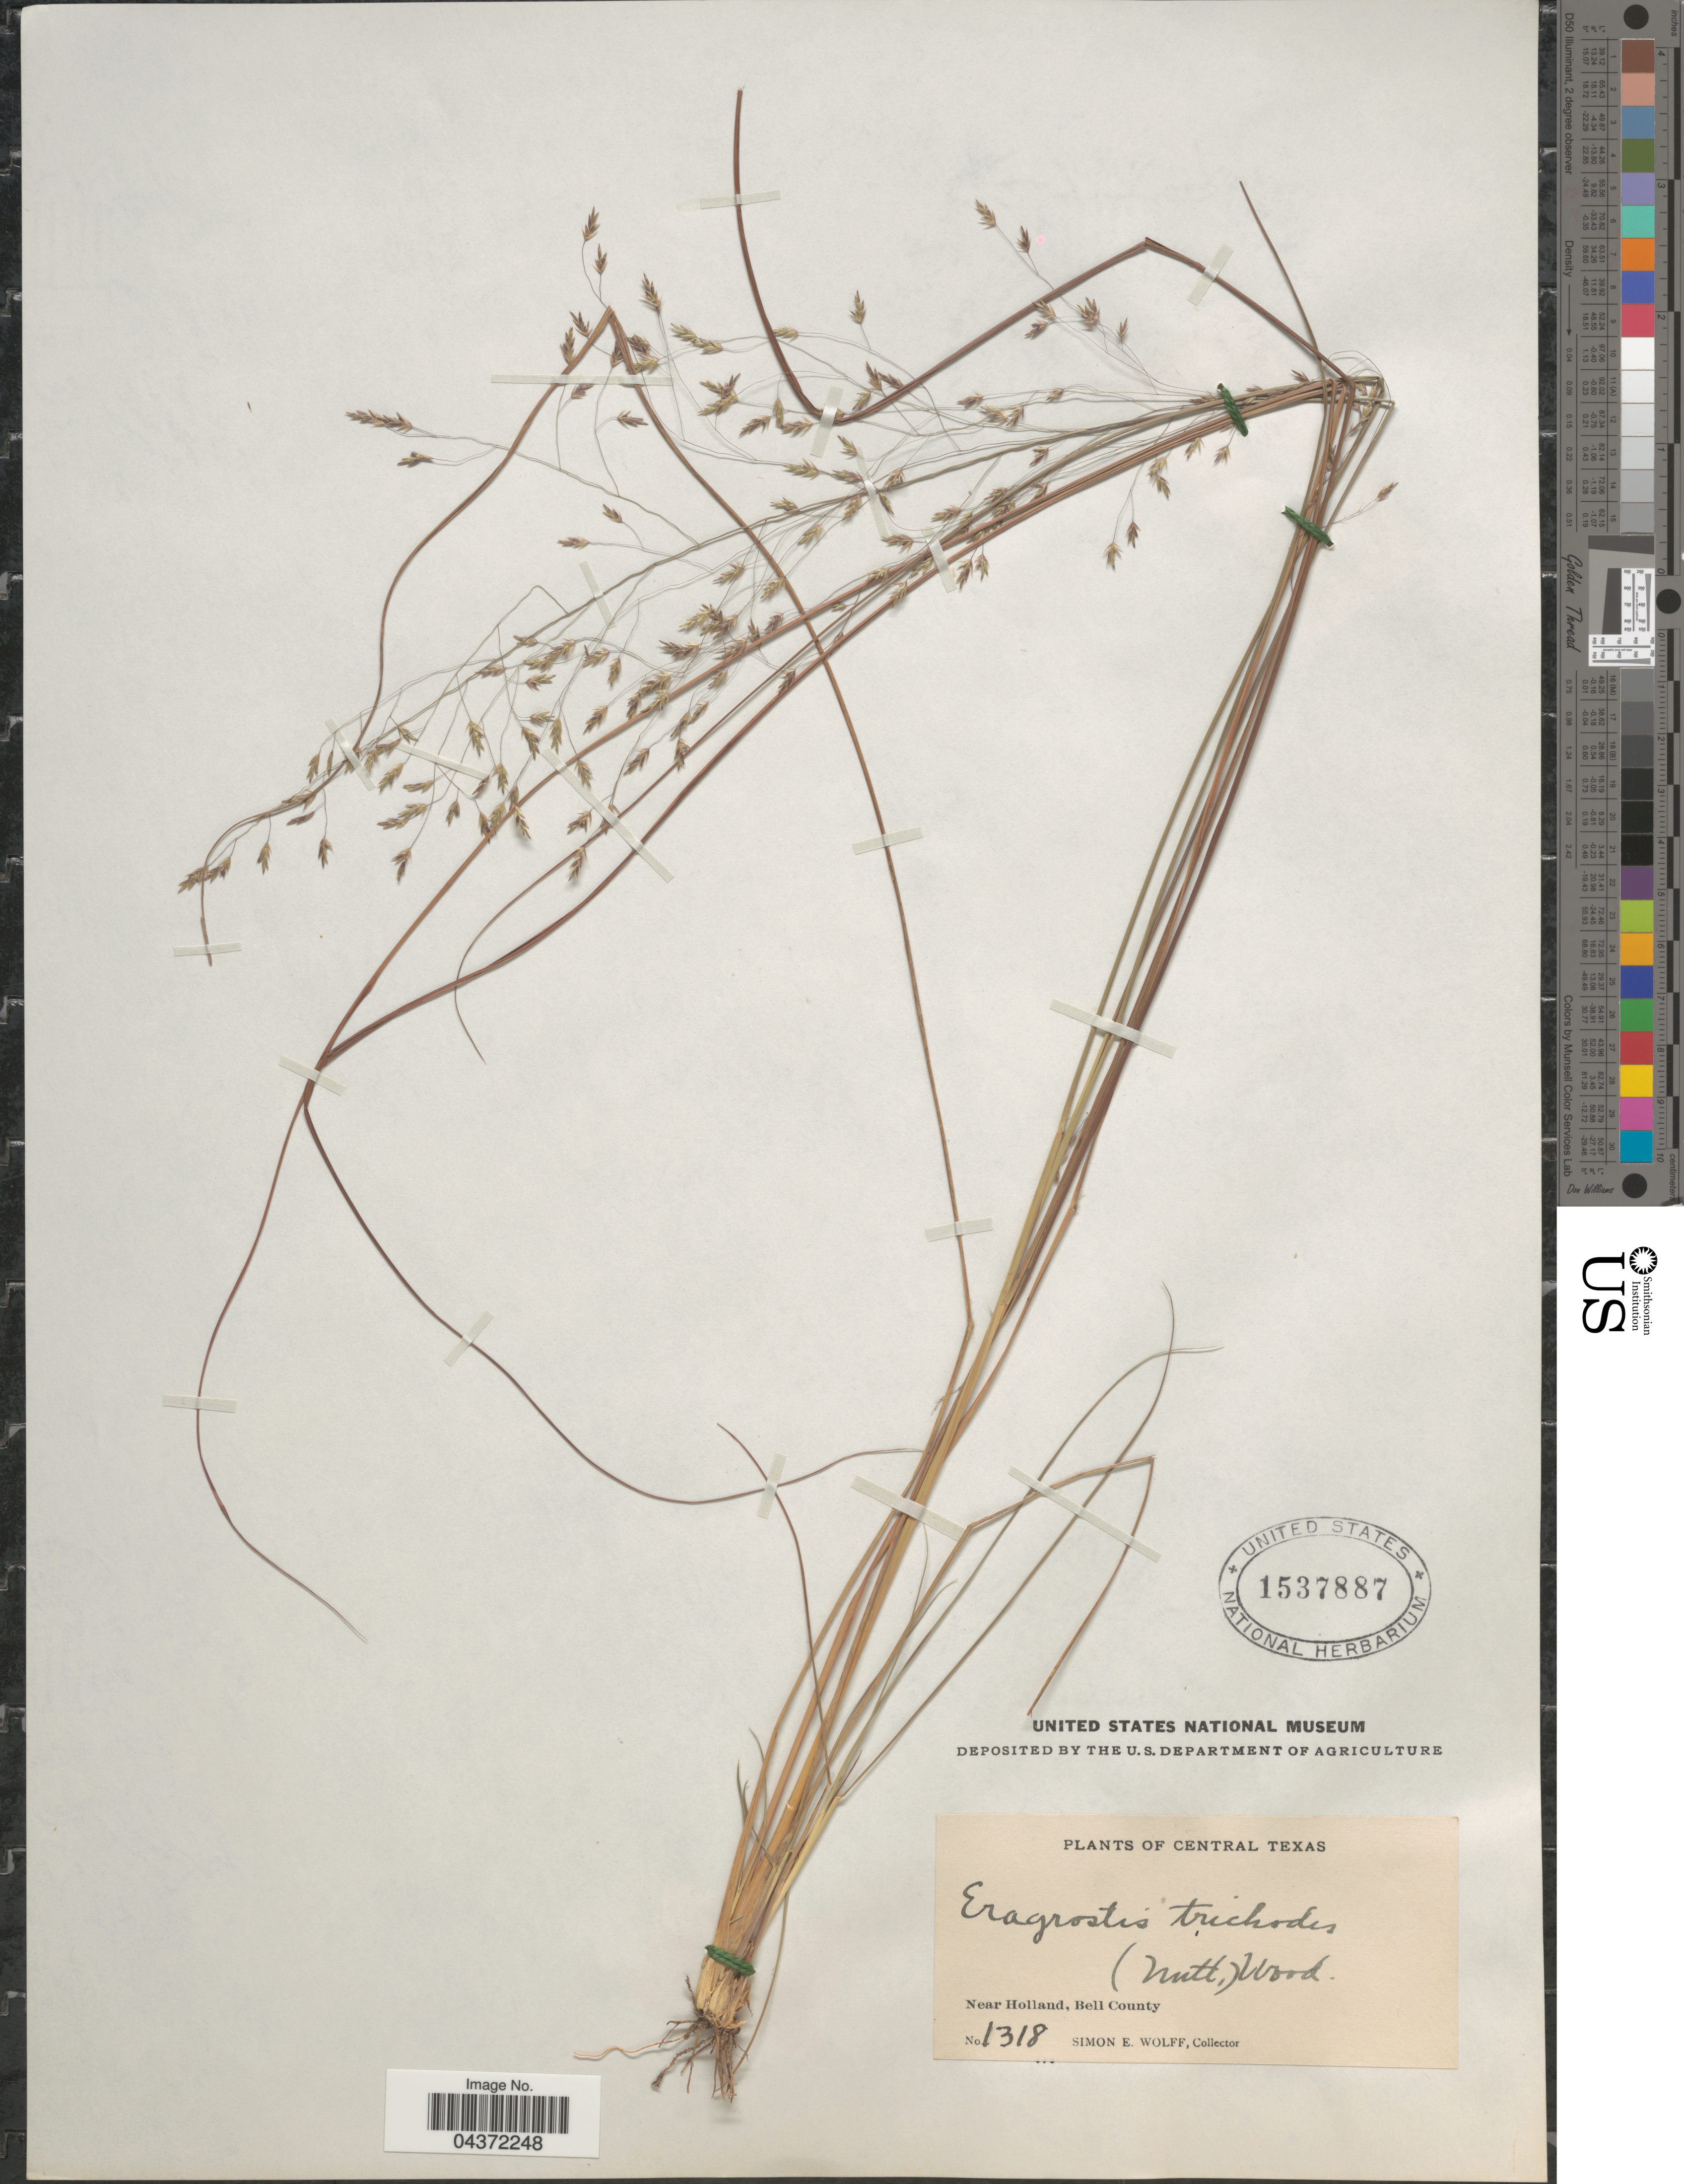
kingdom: Plantae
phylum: Tracheophyta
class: Liliopsida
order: Poales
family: Poaceae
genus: Eragrostis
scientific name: Eragrostis trichodes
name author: (Nutt.) Alph. Wood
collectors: S. E. Wolff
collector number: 1318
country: United States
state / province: Texas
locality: Central Texas. Near Holland, Bell County.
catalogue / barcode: US 1537887